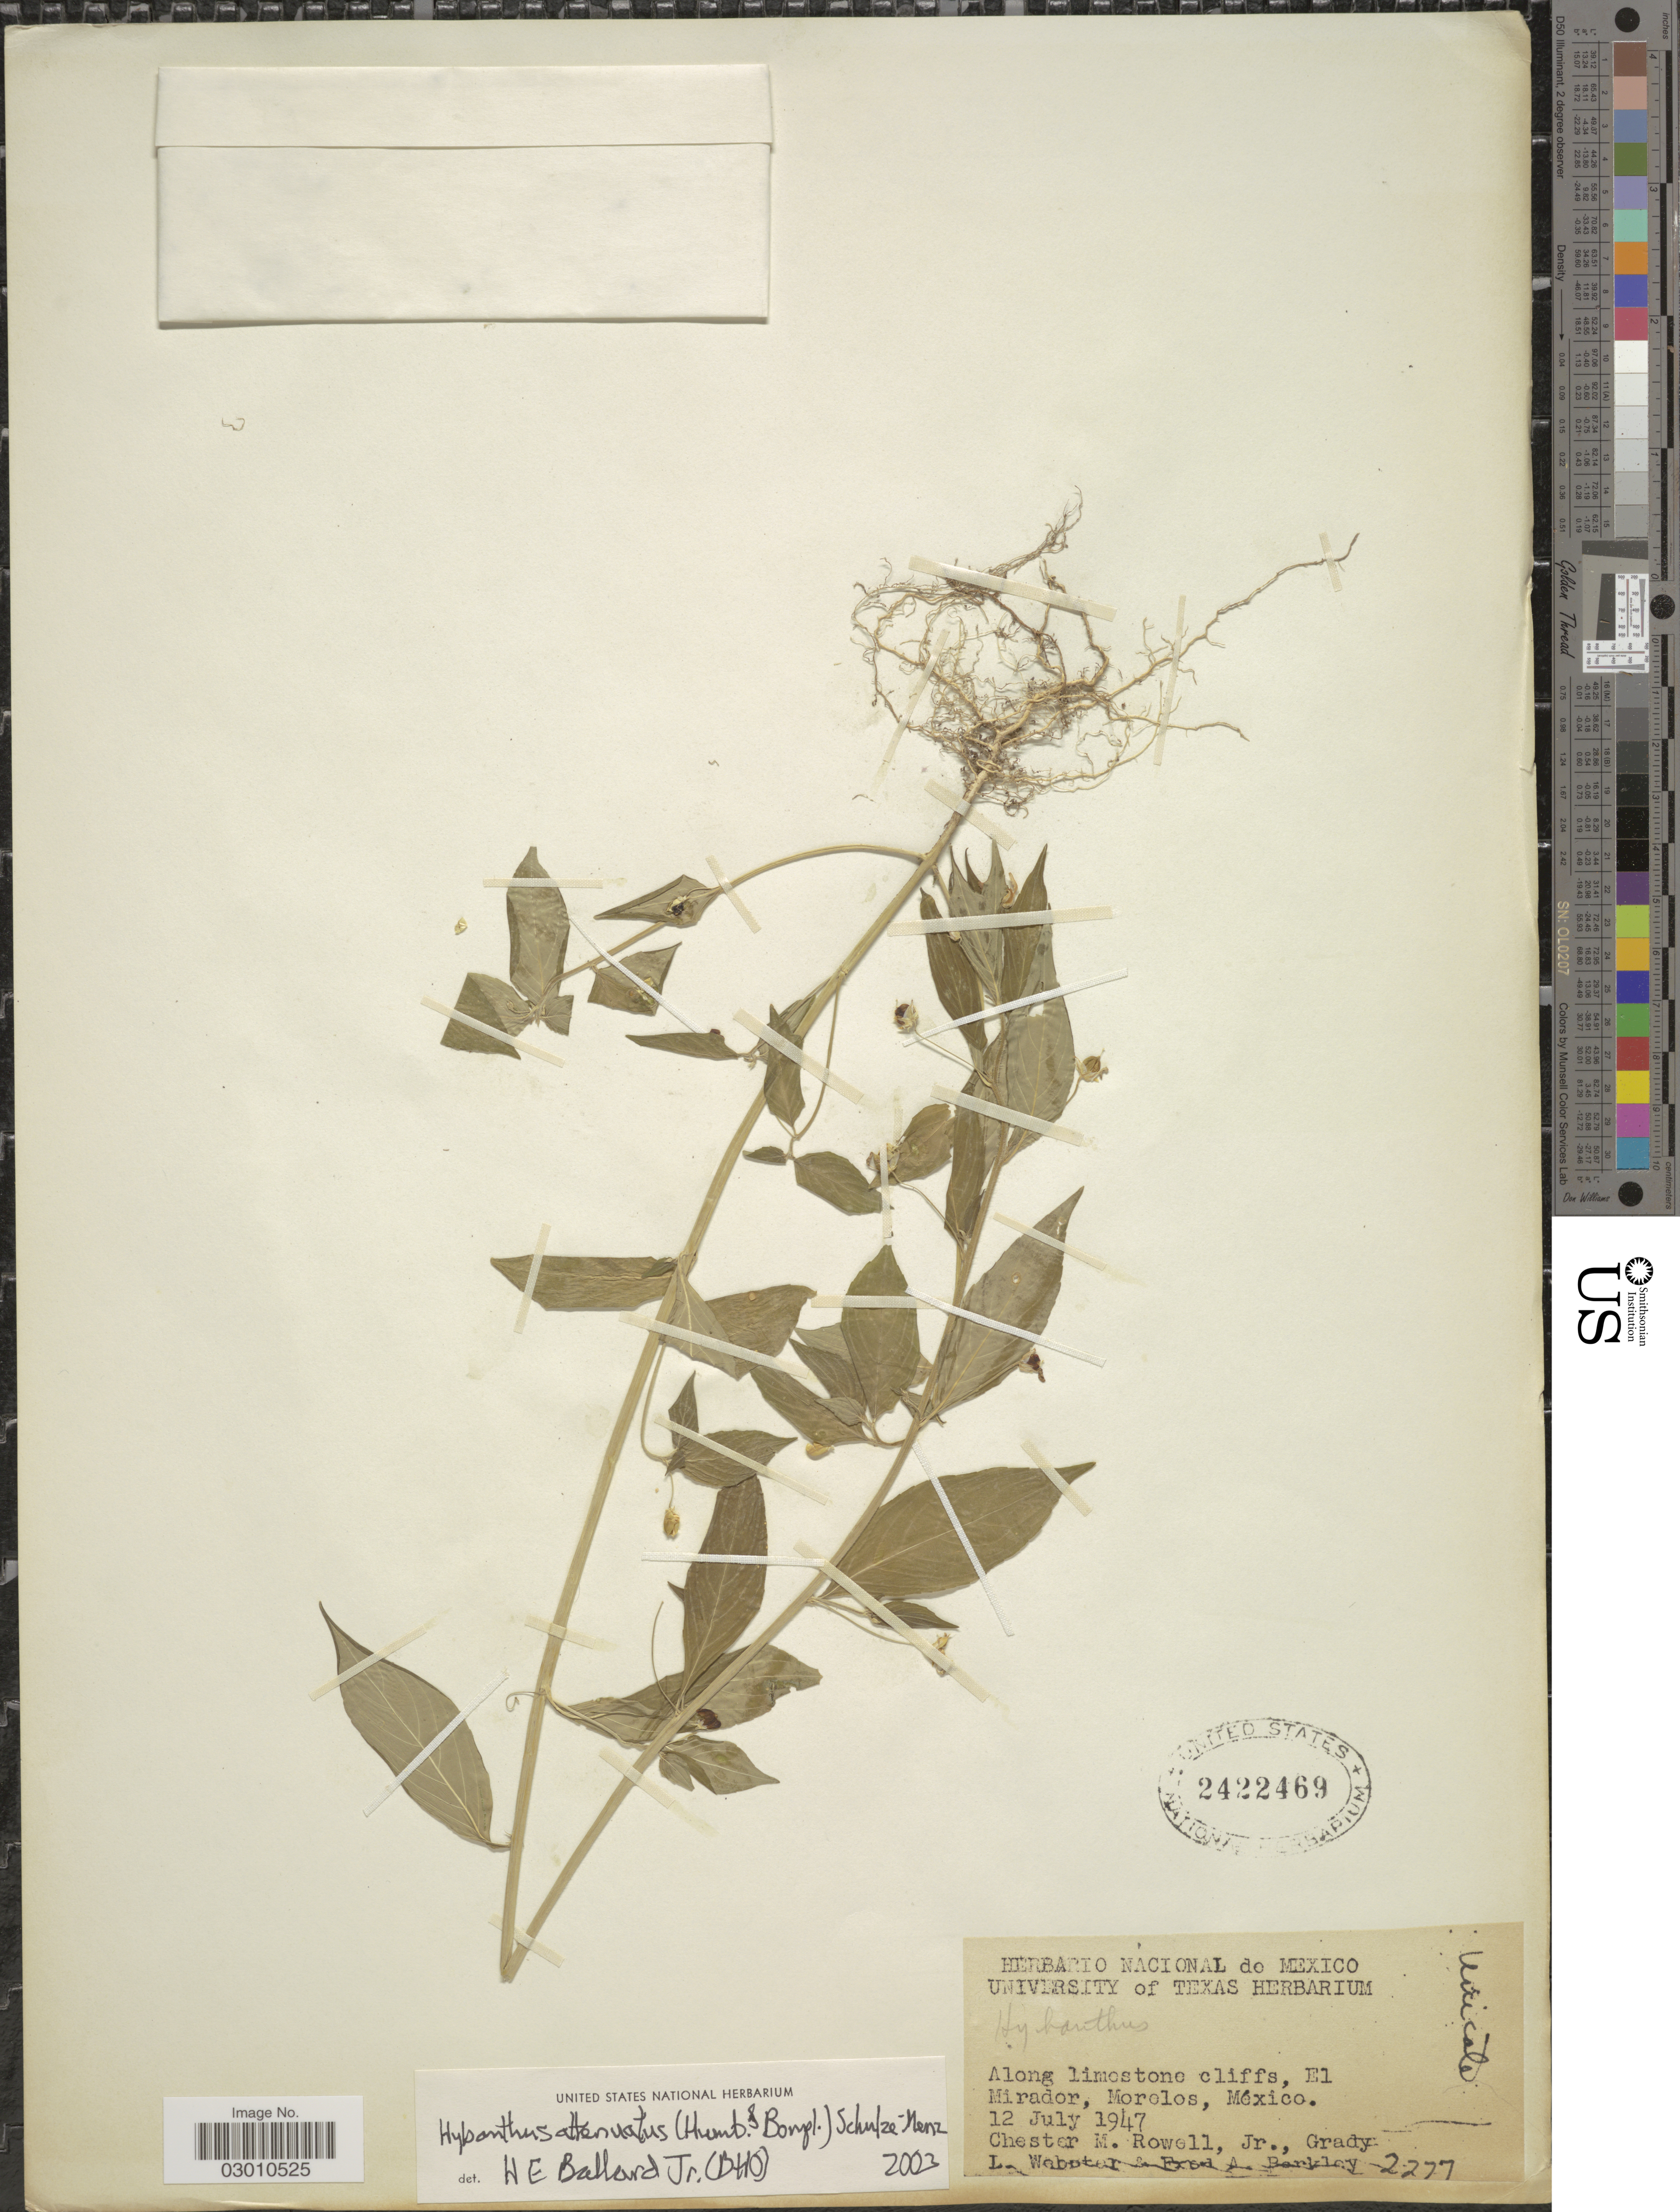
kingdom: Plantae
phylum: Tracheophyta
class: Magnoliopsida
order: Malpighiales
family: Violaceae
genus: Pombalia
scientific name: Pombalia attenuata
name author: (Humb. & Bonpl. ex Willd.) Paula-Souza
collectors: C. M. Rowell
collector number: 2277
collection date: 1947-07-12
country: Mexico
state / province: Morelos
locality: Along limestone cliffs, El Mirador.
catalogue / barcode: US 2422469